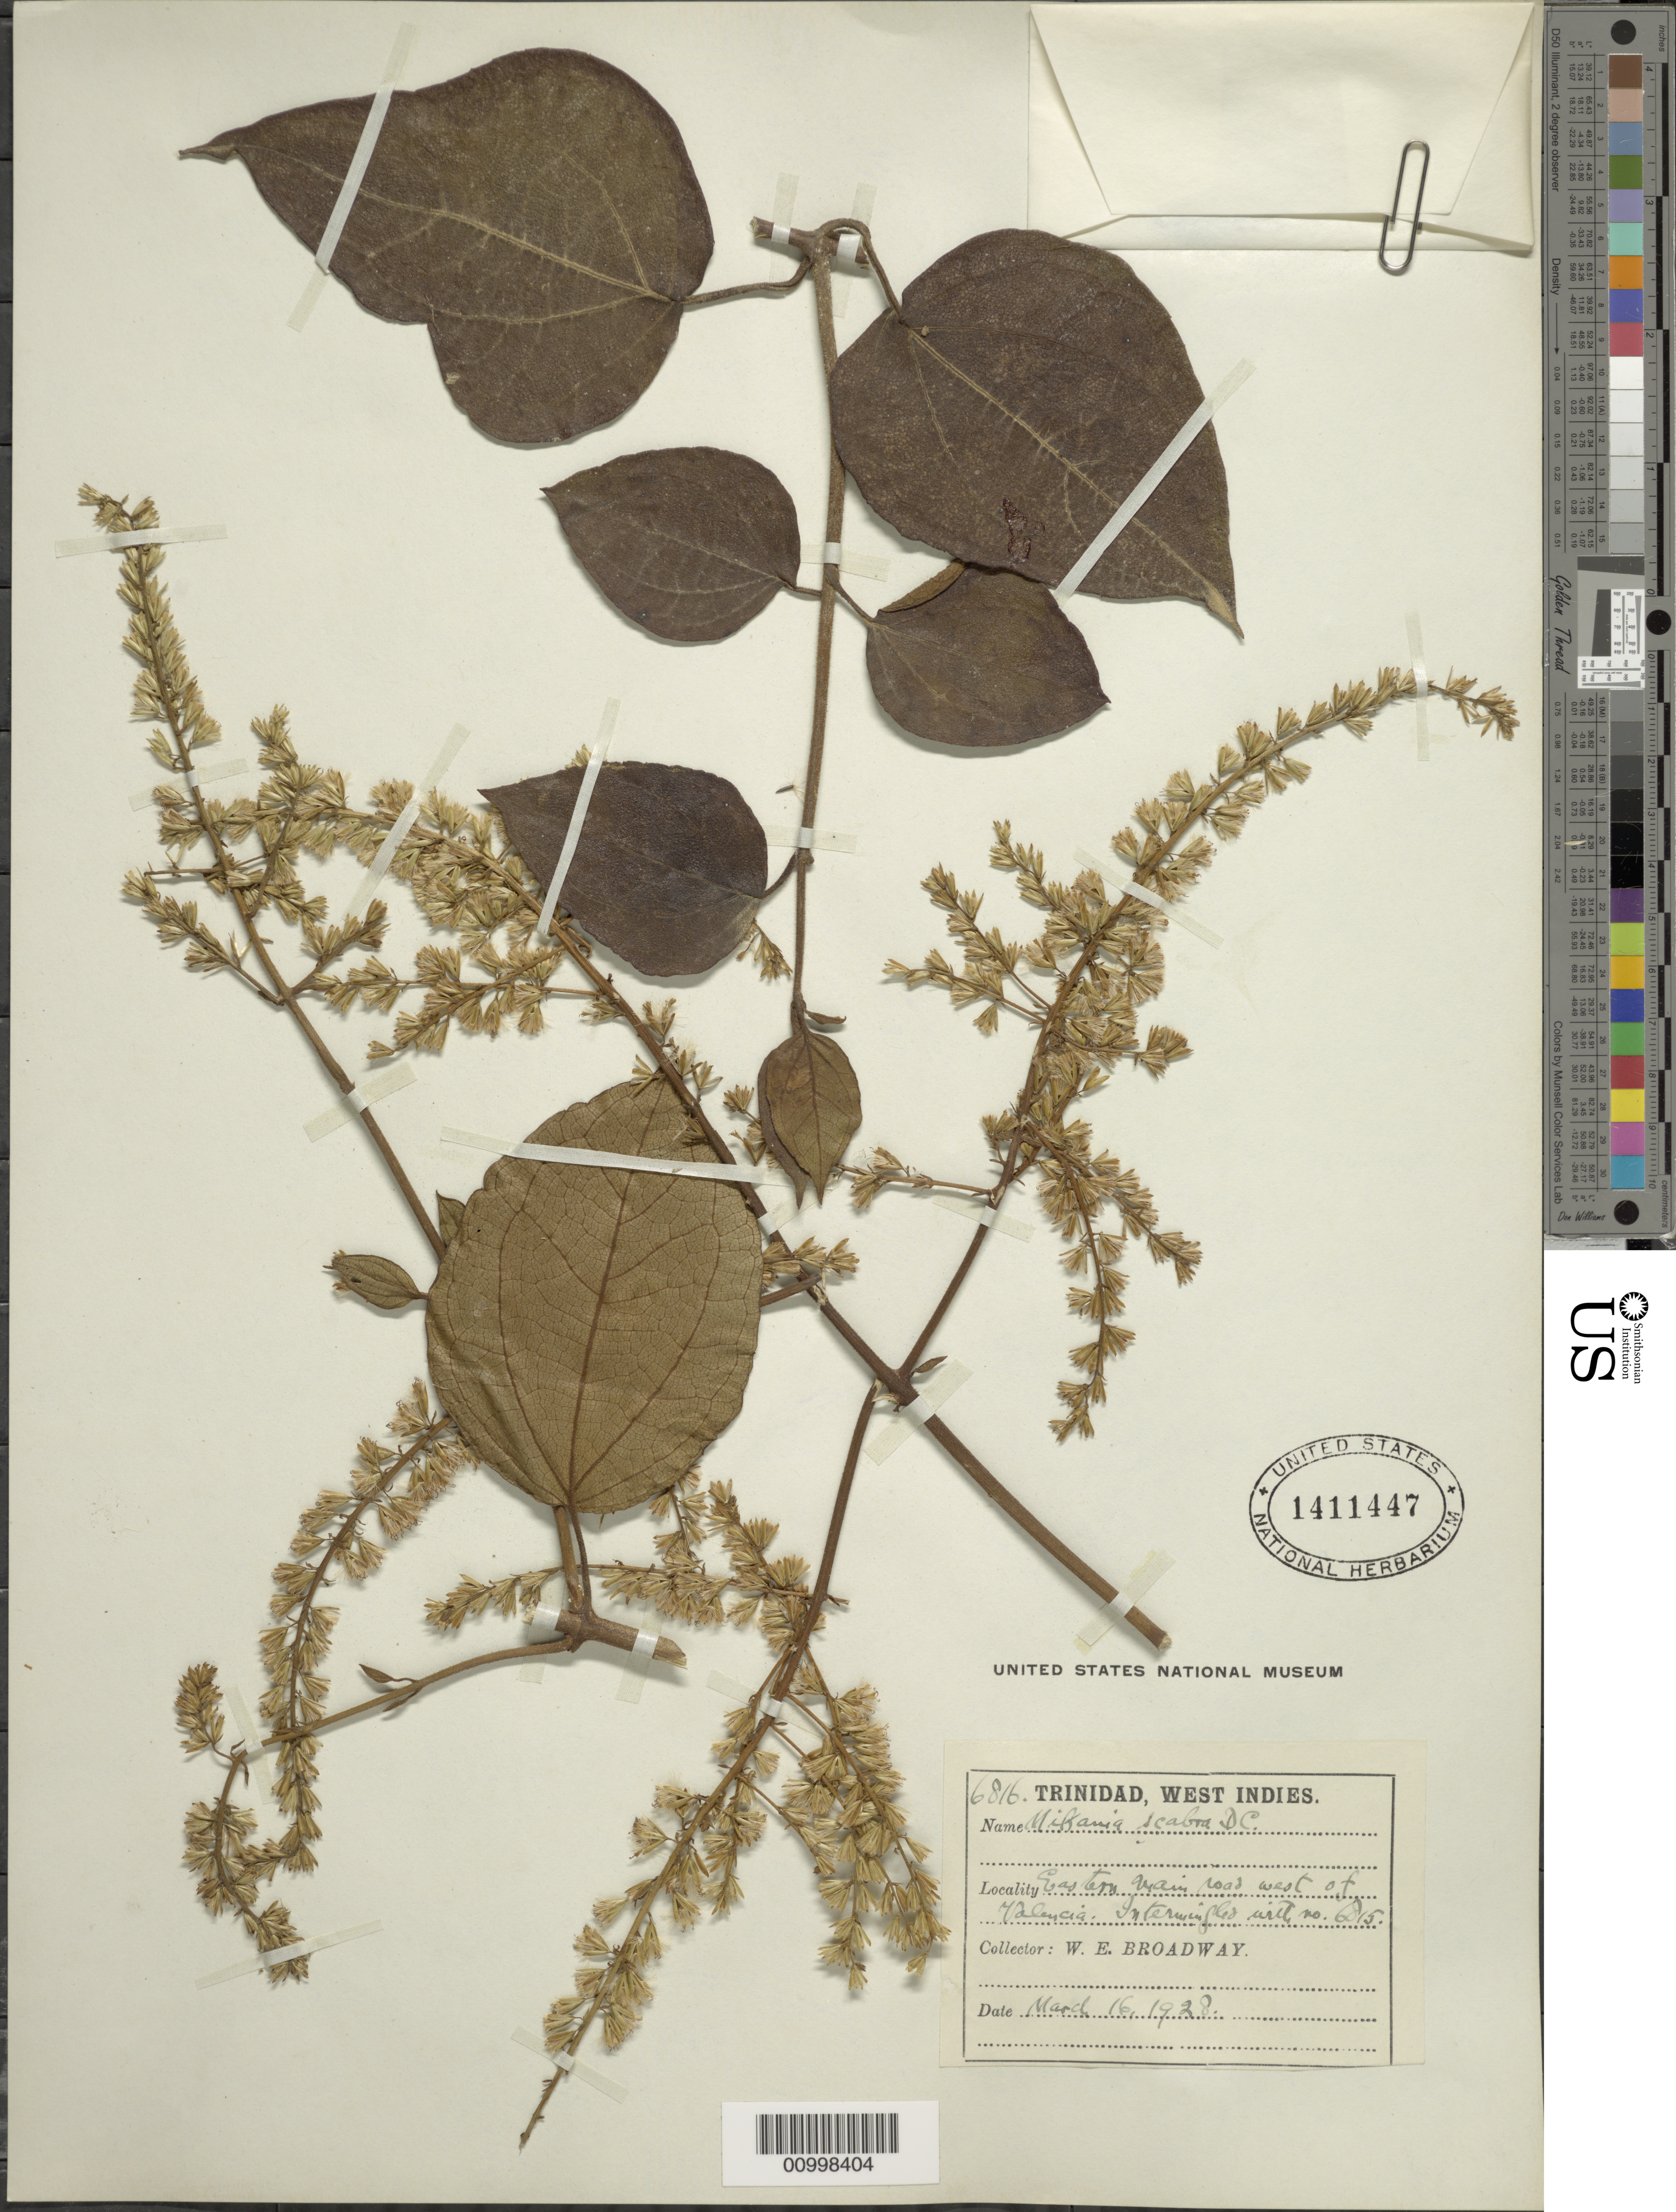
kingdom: Plantae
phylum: Tracheophyta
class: Magnoliopsida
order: Asterales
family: Asteraceae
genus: Mikania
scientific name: Mikania scabra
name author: DC.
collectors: W. E. Broadway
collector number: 6816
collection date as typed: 16 Mar 1928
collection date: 1928-03-16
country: Trinidad and Tobago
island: Trinidad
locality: Eastern Main road west of Valencia.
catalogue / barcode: US 1411447